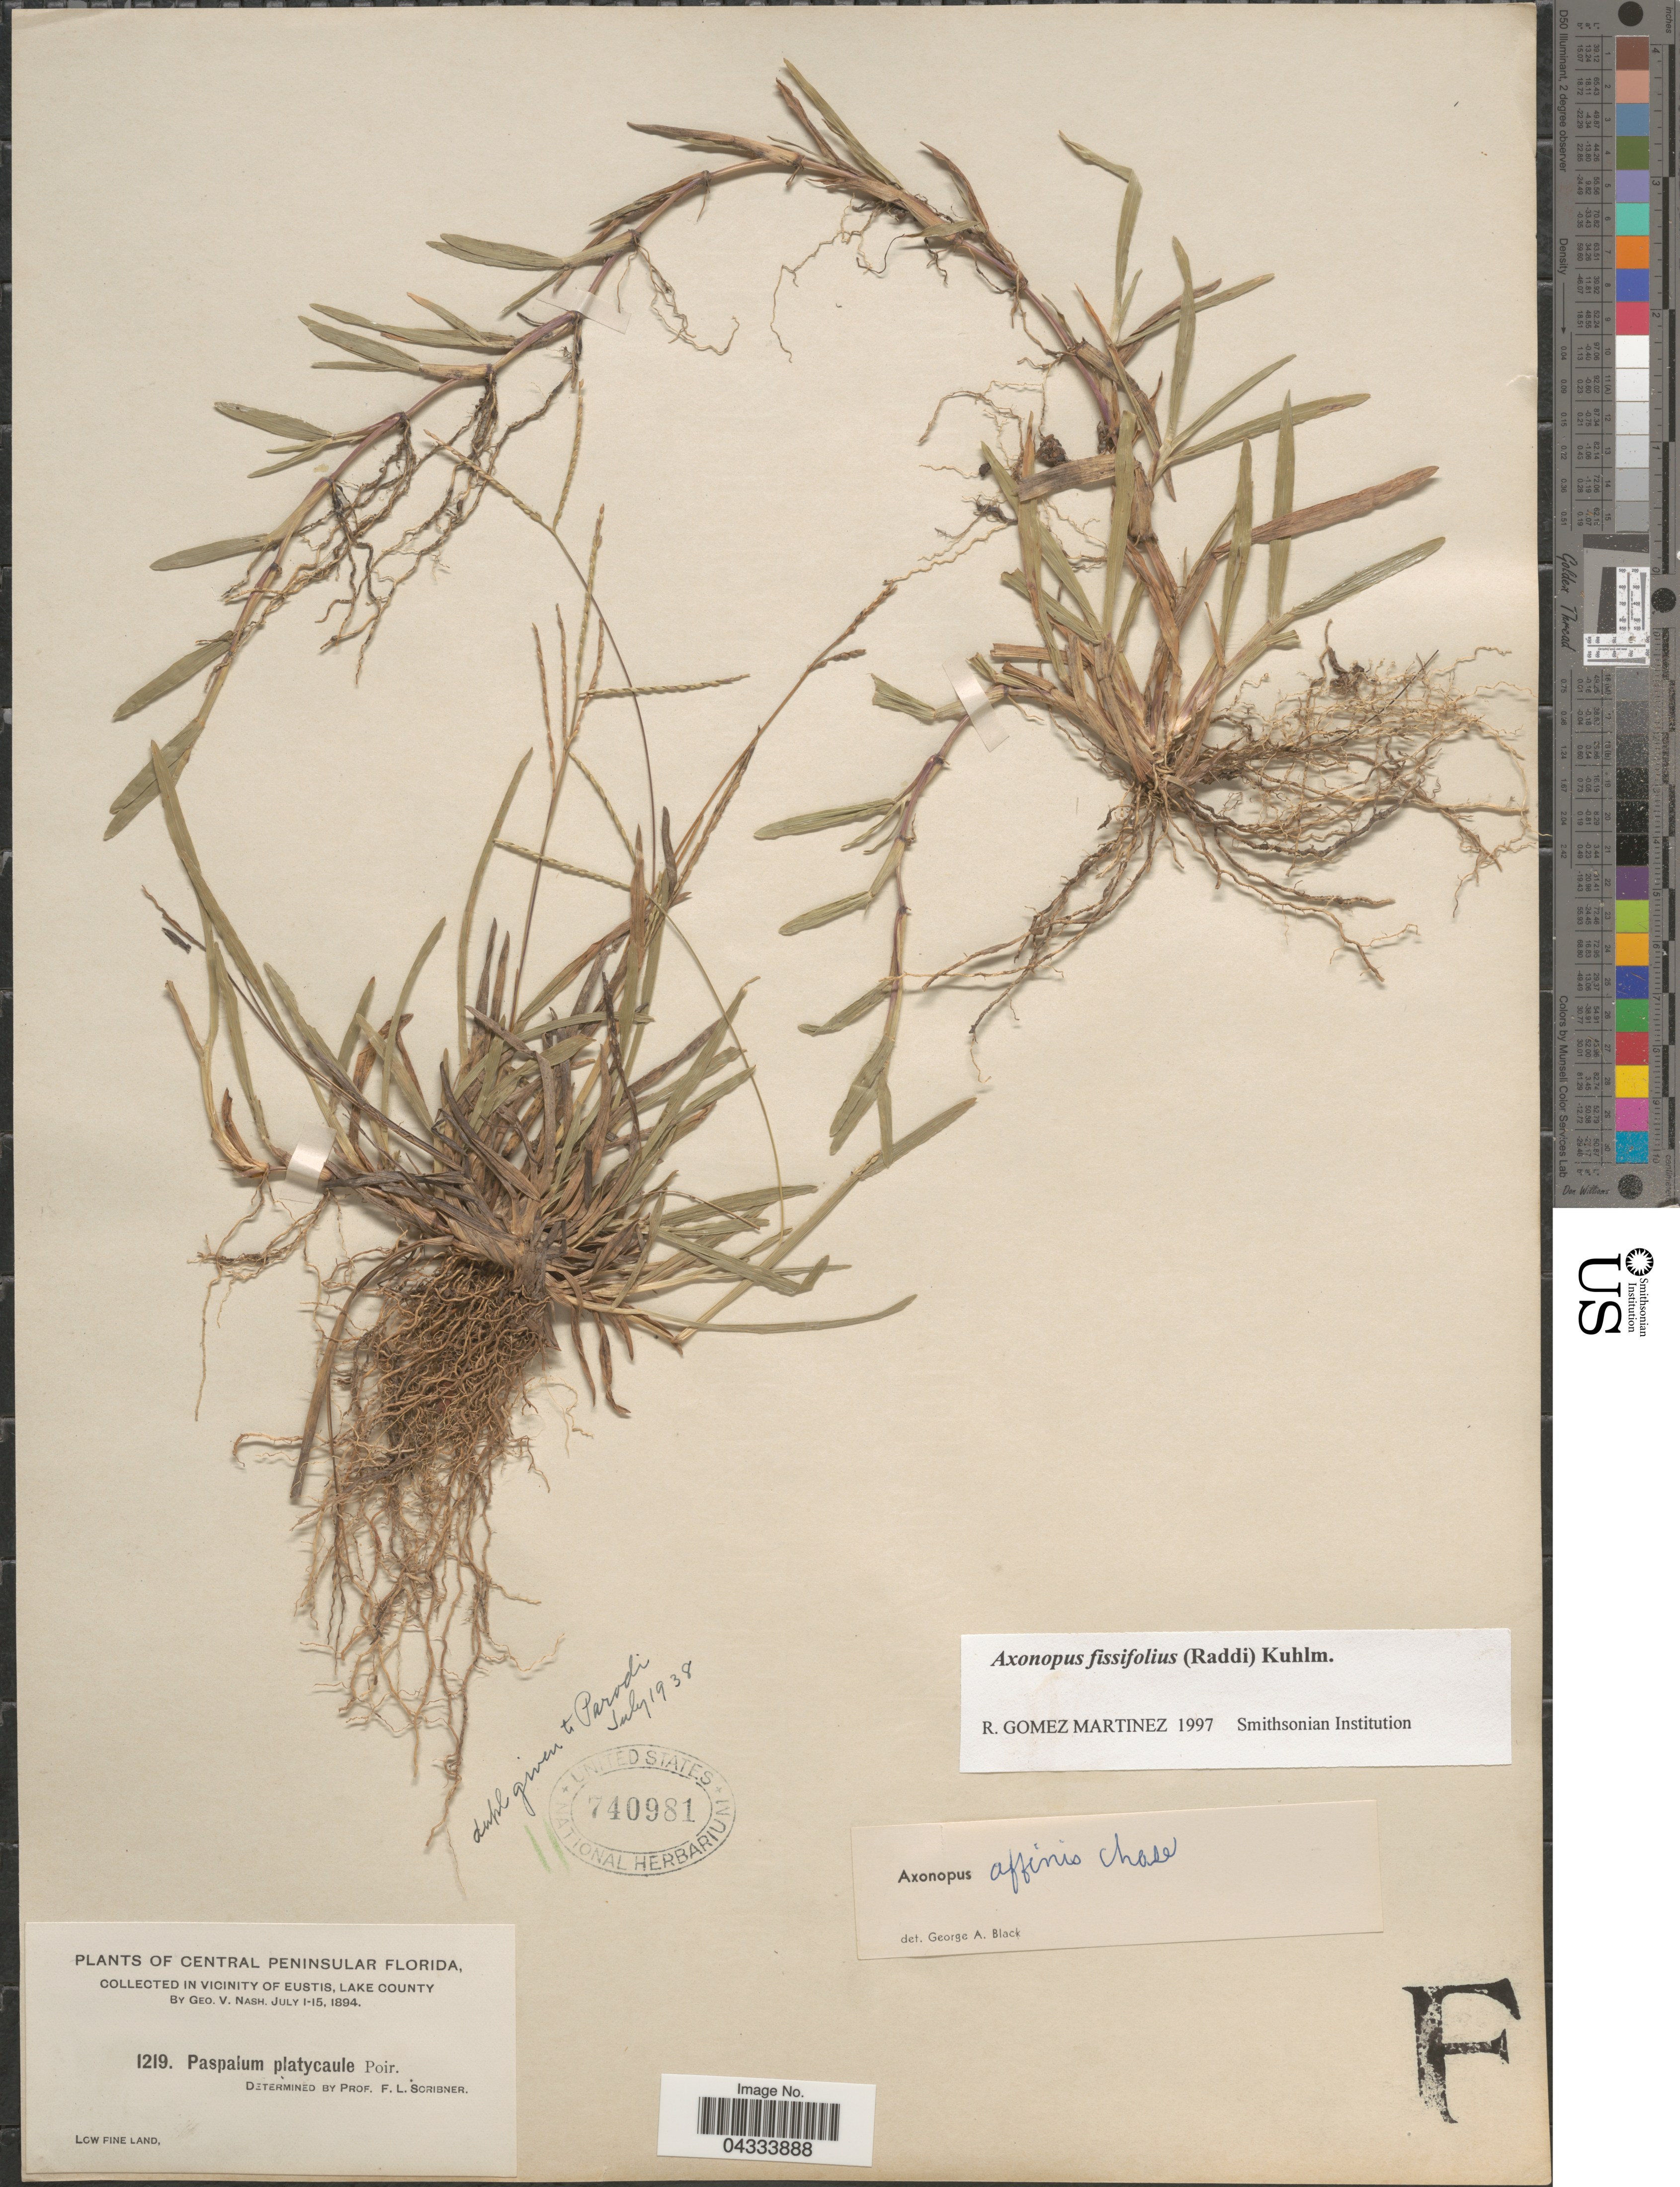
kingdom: Plantae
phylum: Tracheophyta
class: Liliopsida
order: Poales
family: Poaceae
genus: Axonopus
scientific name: Axonopus fissifolius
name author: (Raddi) Kuhlm.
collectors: G. V. Nash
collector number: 1219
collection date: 1894-07-01/1894-07-15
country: United States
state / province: Florida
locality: Central Peninsular Florida. In Vicinity of Eustis, Lake County. Low Pine Land.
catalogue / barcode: US 740981